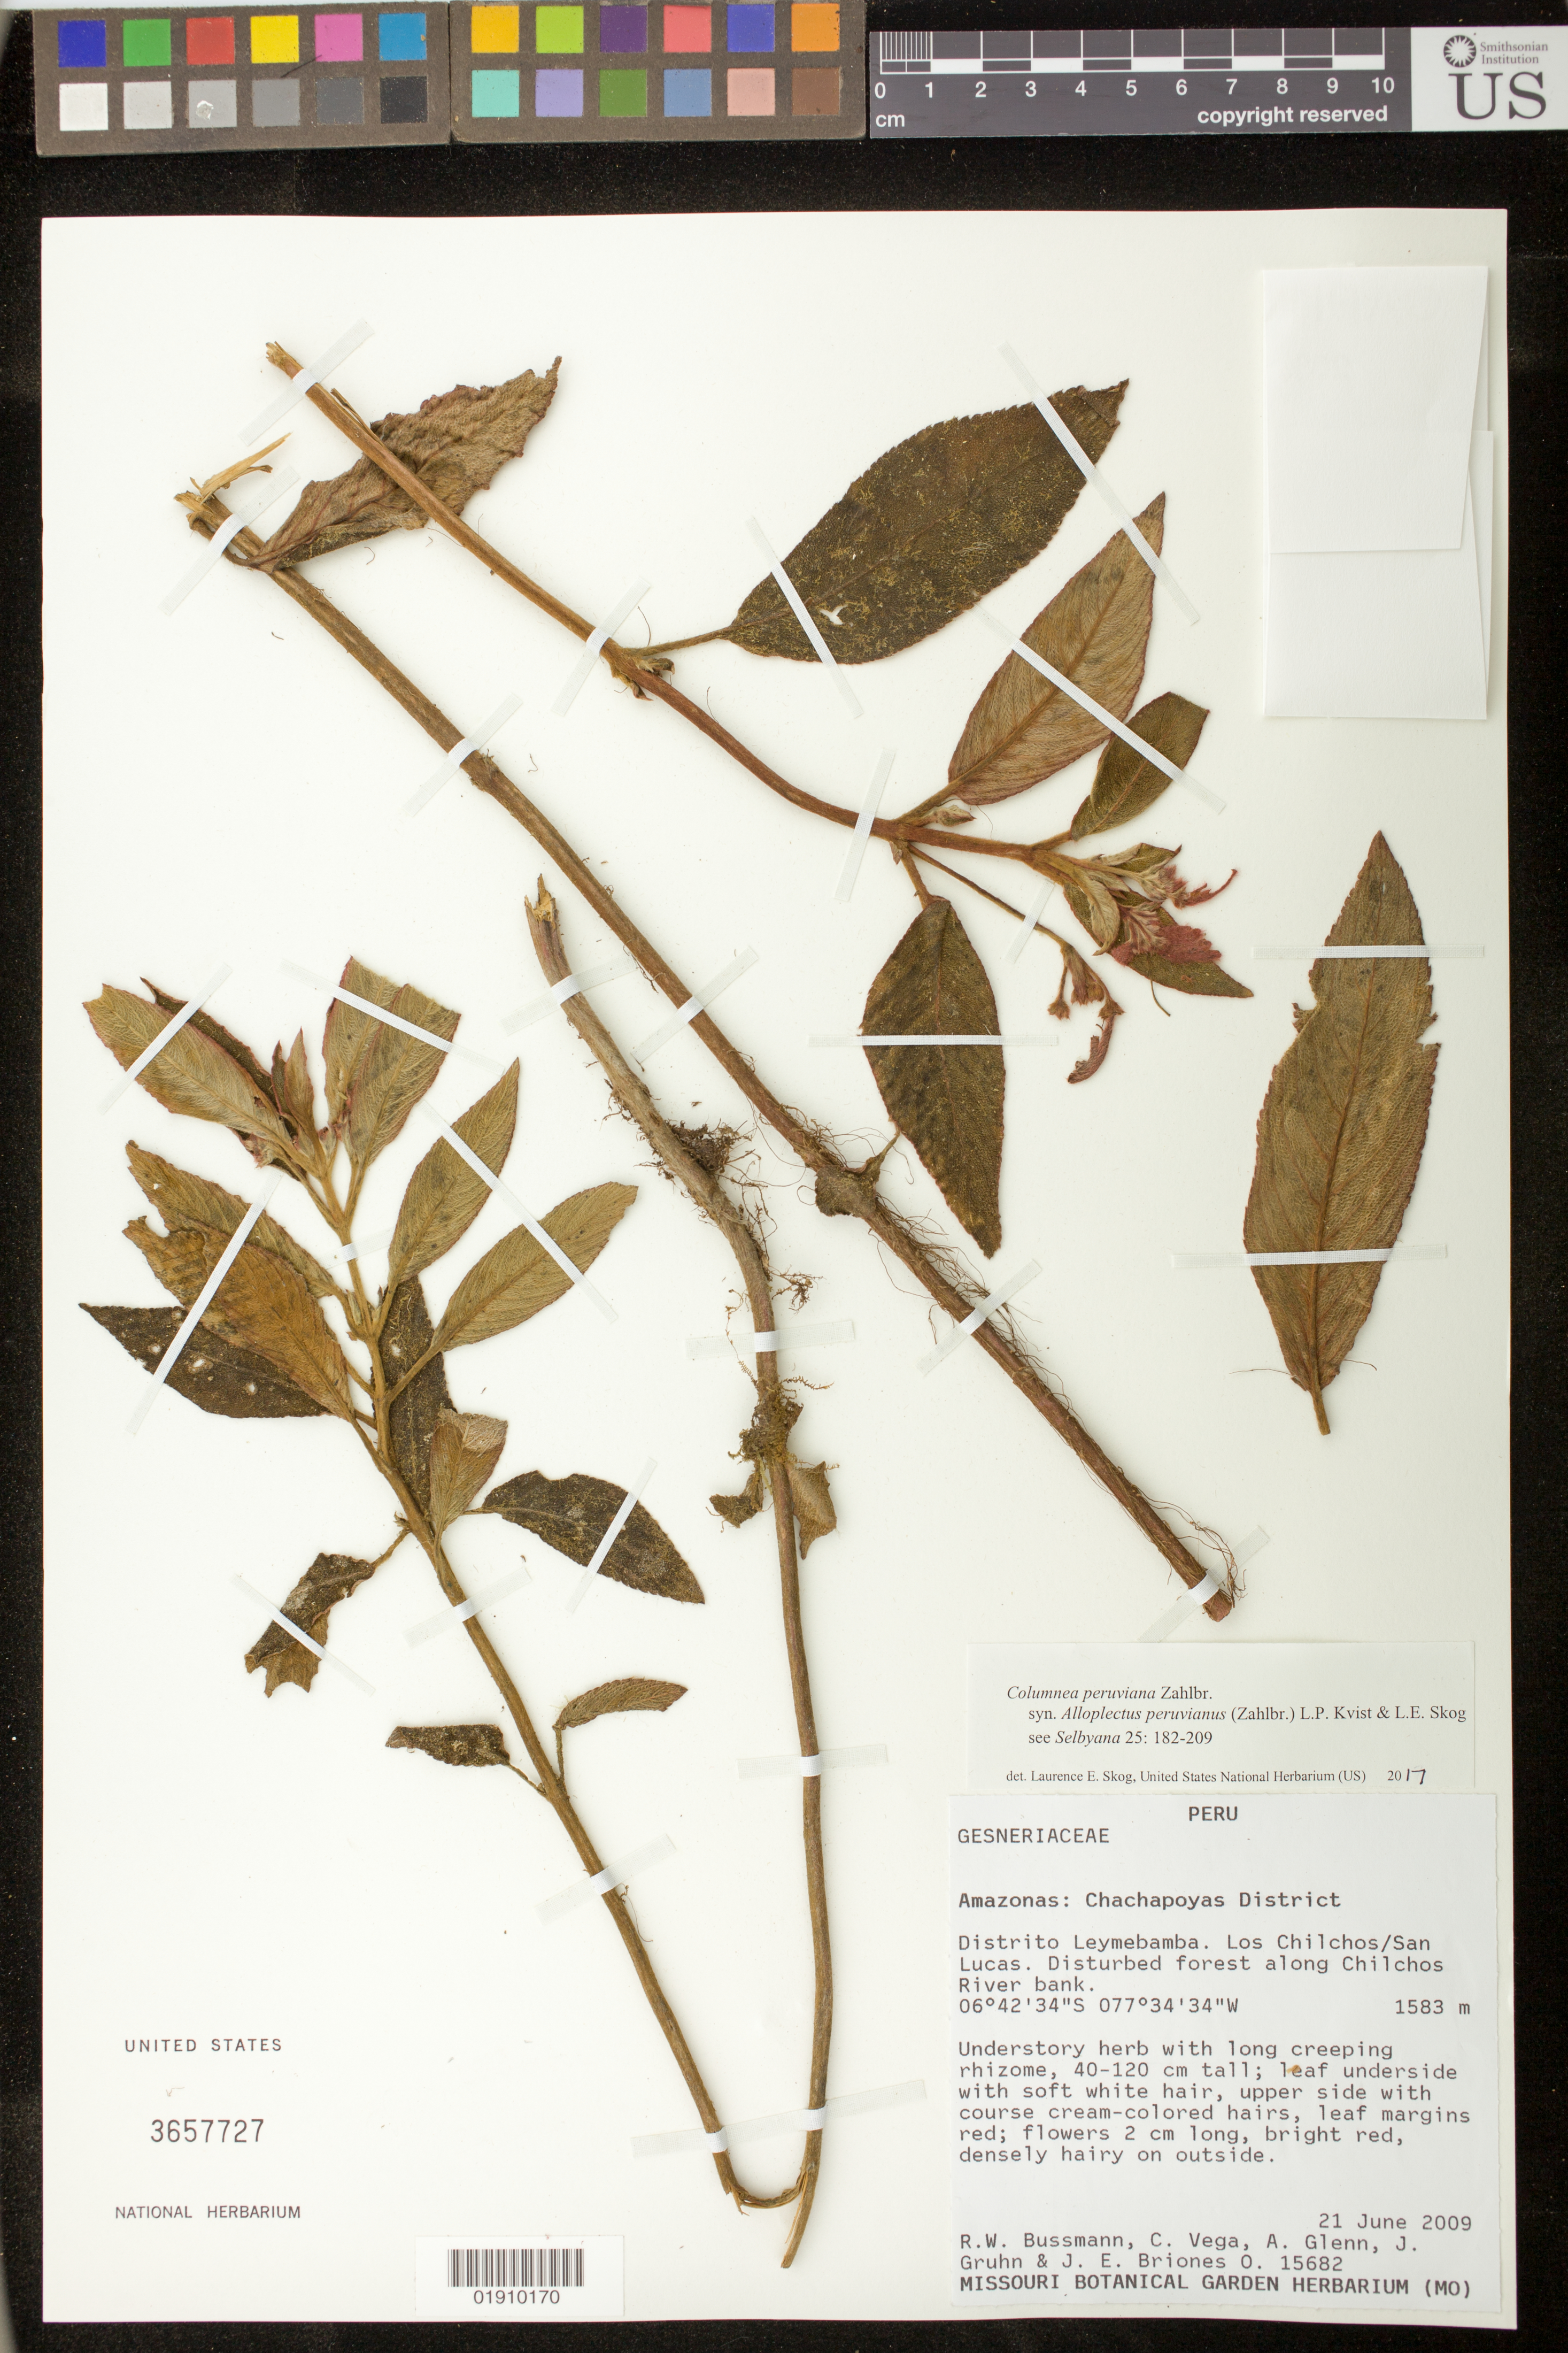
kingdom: Plantae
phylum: Tracheophyta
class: Magnoliopsida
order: Lamiales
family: Gesneriaceae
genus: Columnea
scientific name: Columnea peruviana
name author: Zahlbr.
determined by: Skog, Laurence E.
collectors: R. W. Bussmann, C. Vega, A. Glenn, J. Gruhn & J. Briones O.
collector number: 15682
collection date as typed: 21 June 2009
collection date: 2009-06-21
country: Peru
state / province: Amazonas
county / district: Chachapoyas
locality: Distrito Leymebamba. Los Chilchos/San Lucas. Disturbed forest along Chilchos River bank.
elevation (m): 1583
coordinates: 06 42 34 S, 077 34 34 W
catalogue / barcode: US 3657727